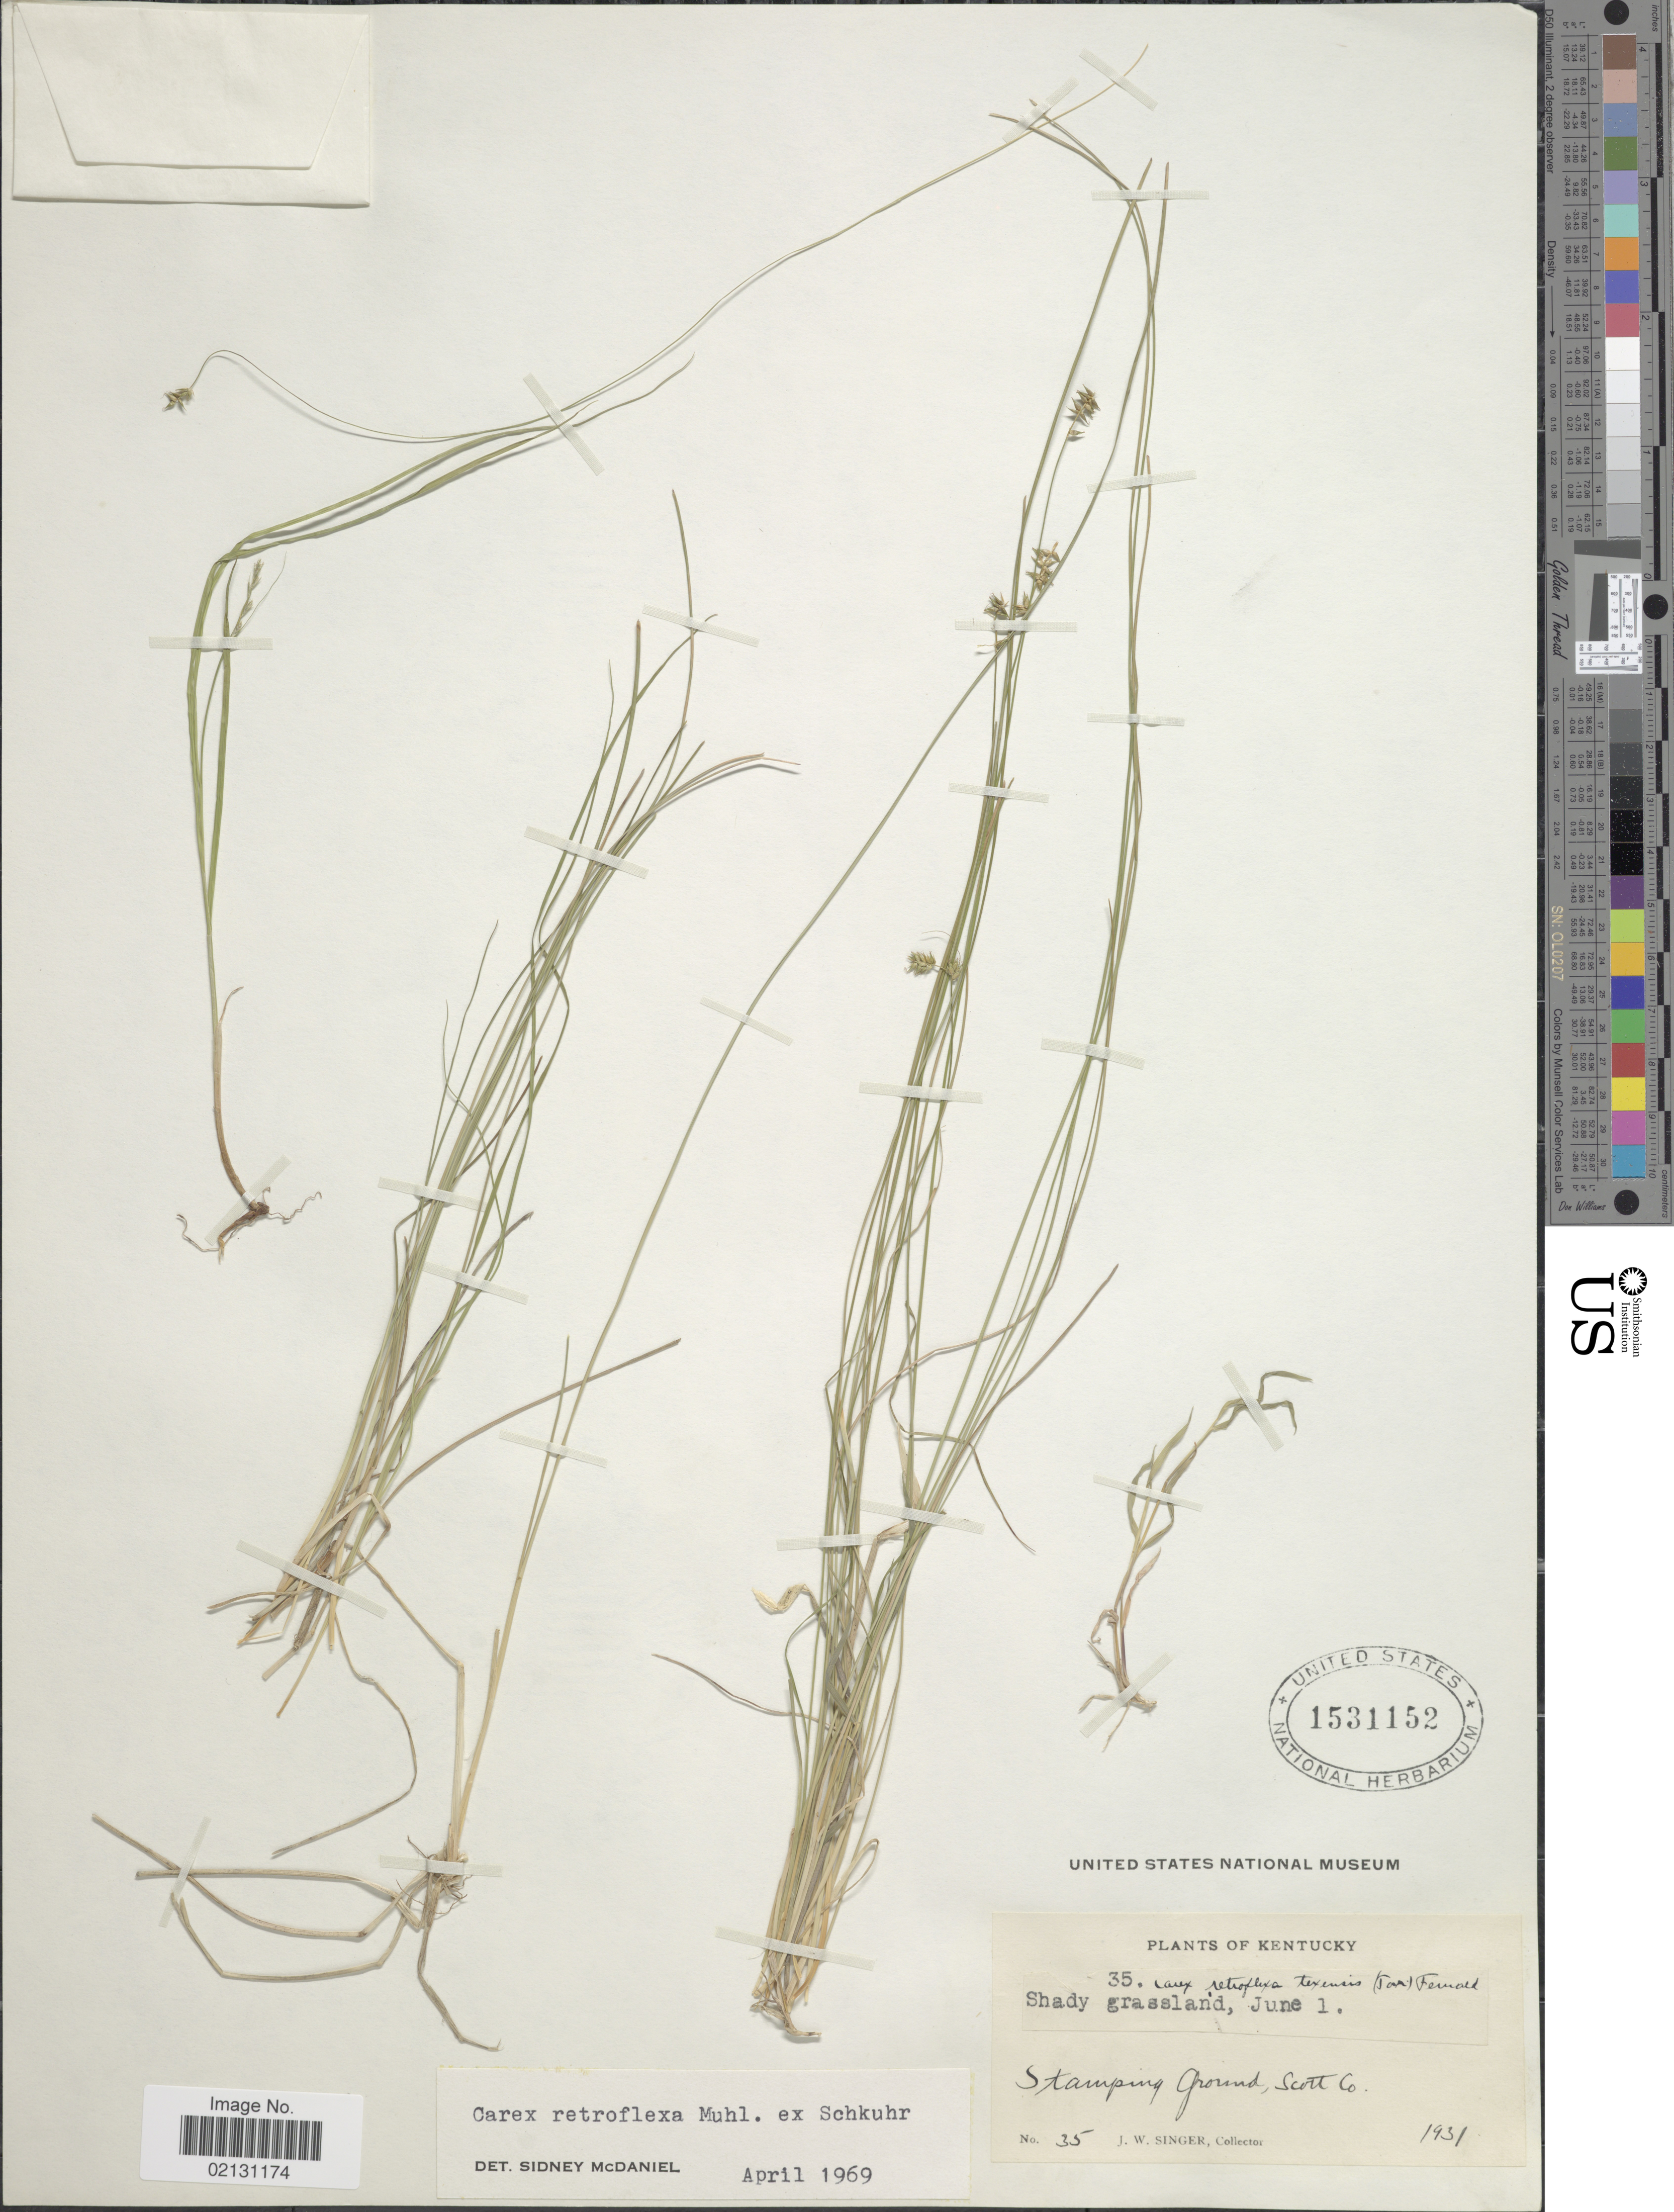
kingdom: Plantae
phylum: Tracheophyta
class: Liliopsida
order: Poales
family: Cyperaceae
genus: Carex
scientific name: Carex retroflexa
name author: Muhl. ex Willd.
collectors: J. EW. Singer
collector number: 35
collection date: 1931-06-01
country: United States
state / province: Kentucky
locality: Shady grassland, Stamping Ground, Scott Co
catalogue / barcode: US 1531152